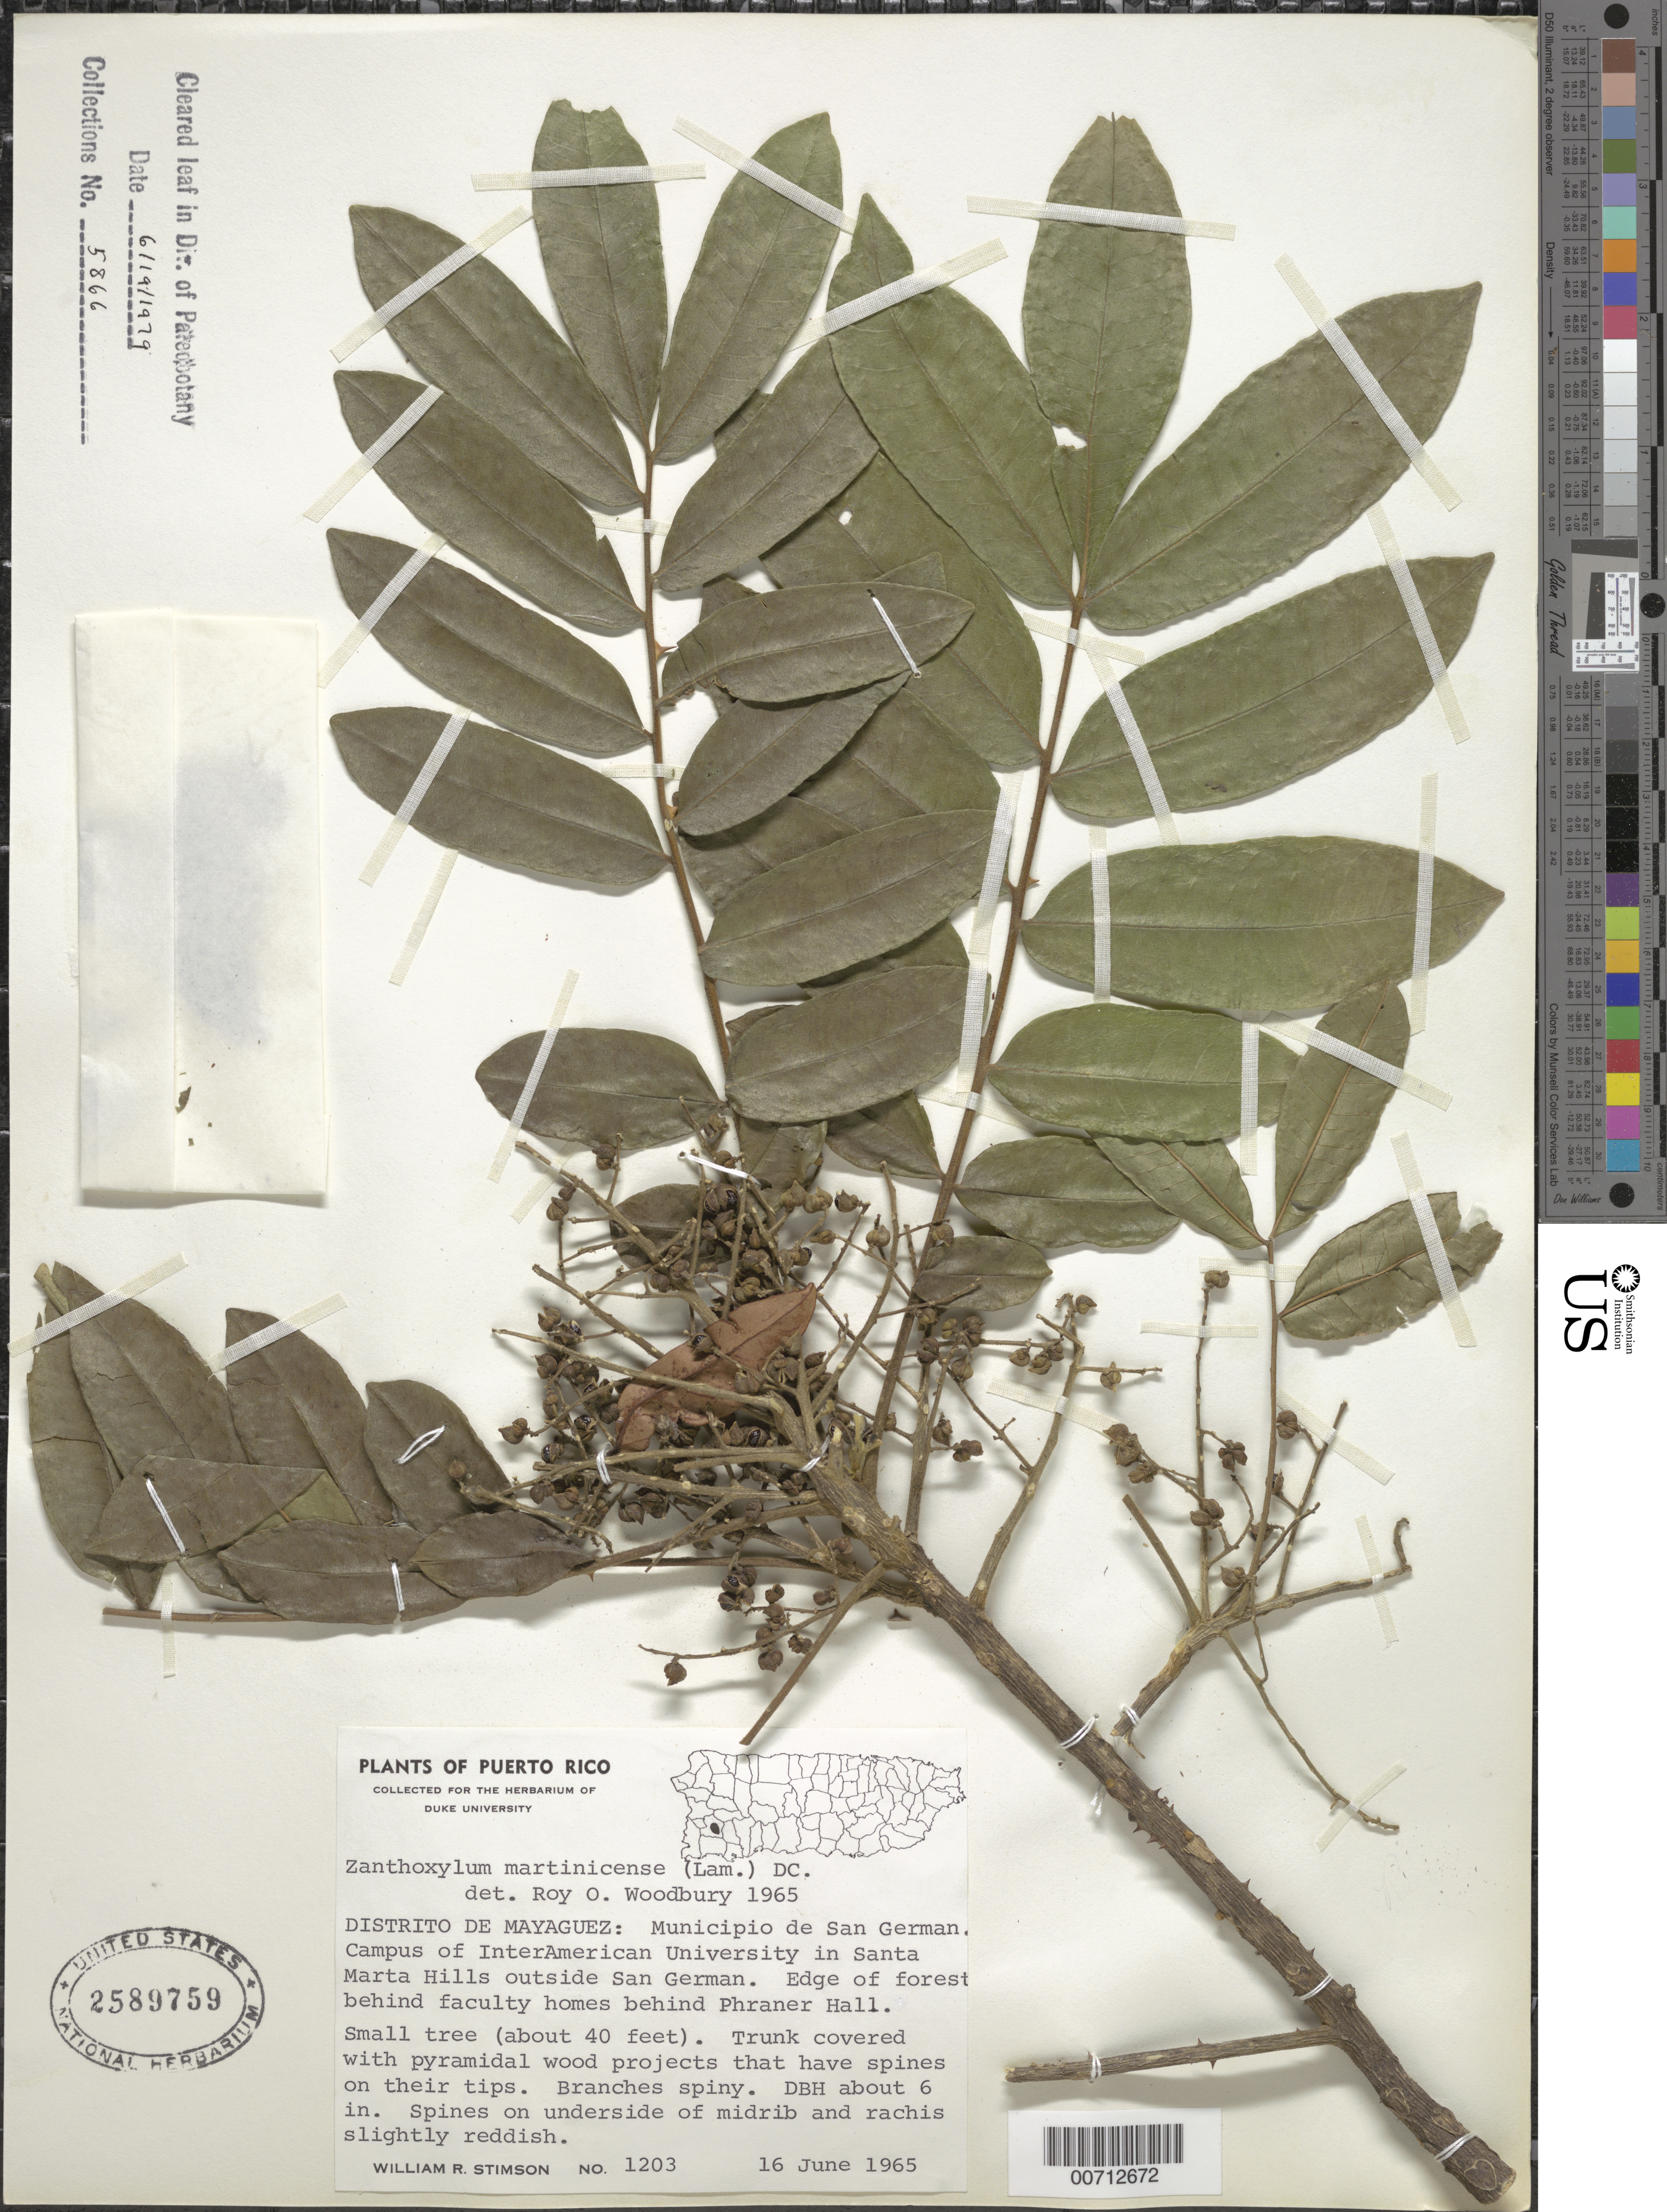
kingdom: Plantae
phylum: Tracheophyta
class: Magnoliopsida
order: Sapindales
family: Rutaceae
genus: Zanthoxylum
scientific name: Zanthoxylum martinicense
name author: (Lam.) DC.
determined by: Woodbury, R. O.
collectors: W. R. Stimson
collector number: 1203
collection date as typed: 16 Jun 1965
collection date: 1965-06-16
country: Puerto Rico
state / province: Mayaguez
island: Greater Antilles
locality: Mun. de San German: Campus of InterAmerican University in Santa Marta Hills outside San German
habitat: Edge of forest behind faculty homes behind Phraner Hall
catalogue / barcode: US 2589759